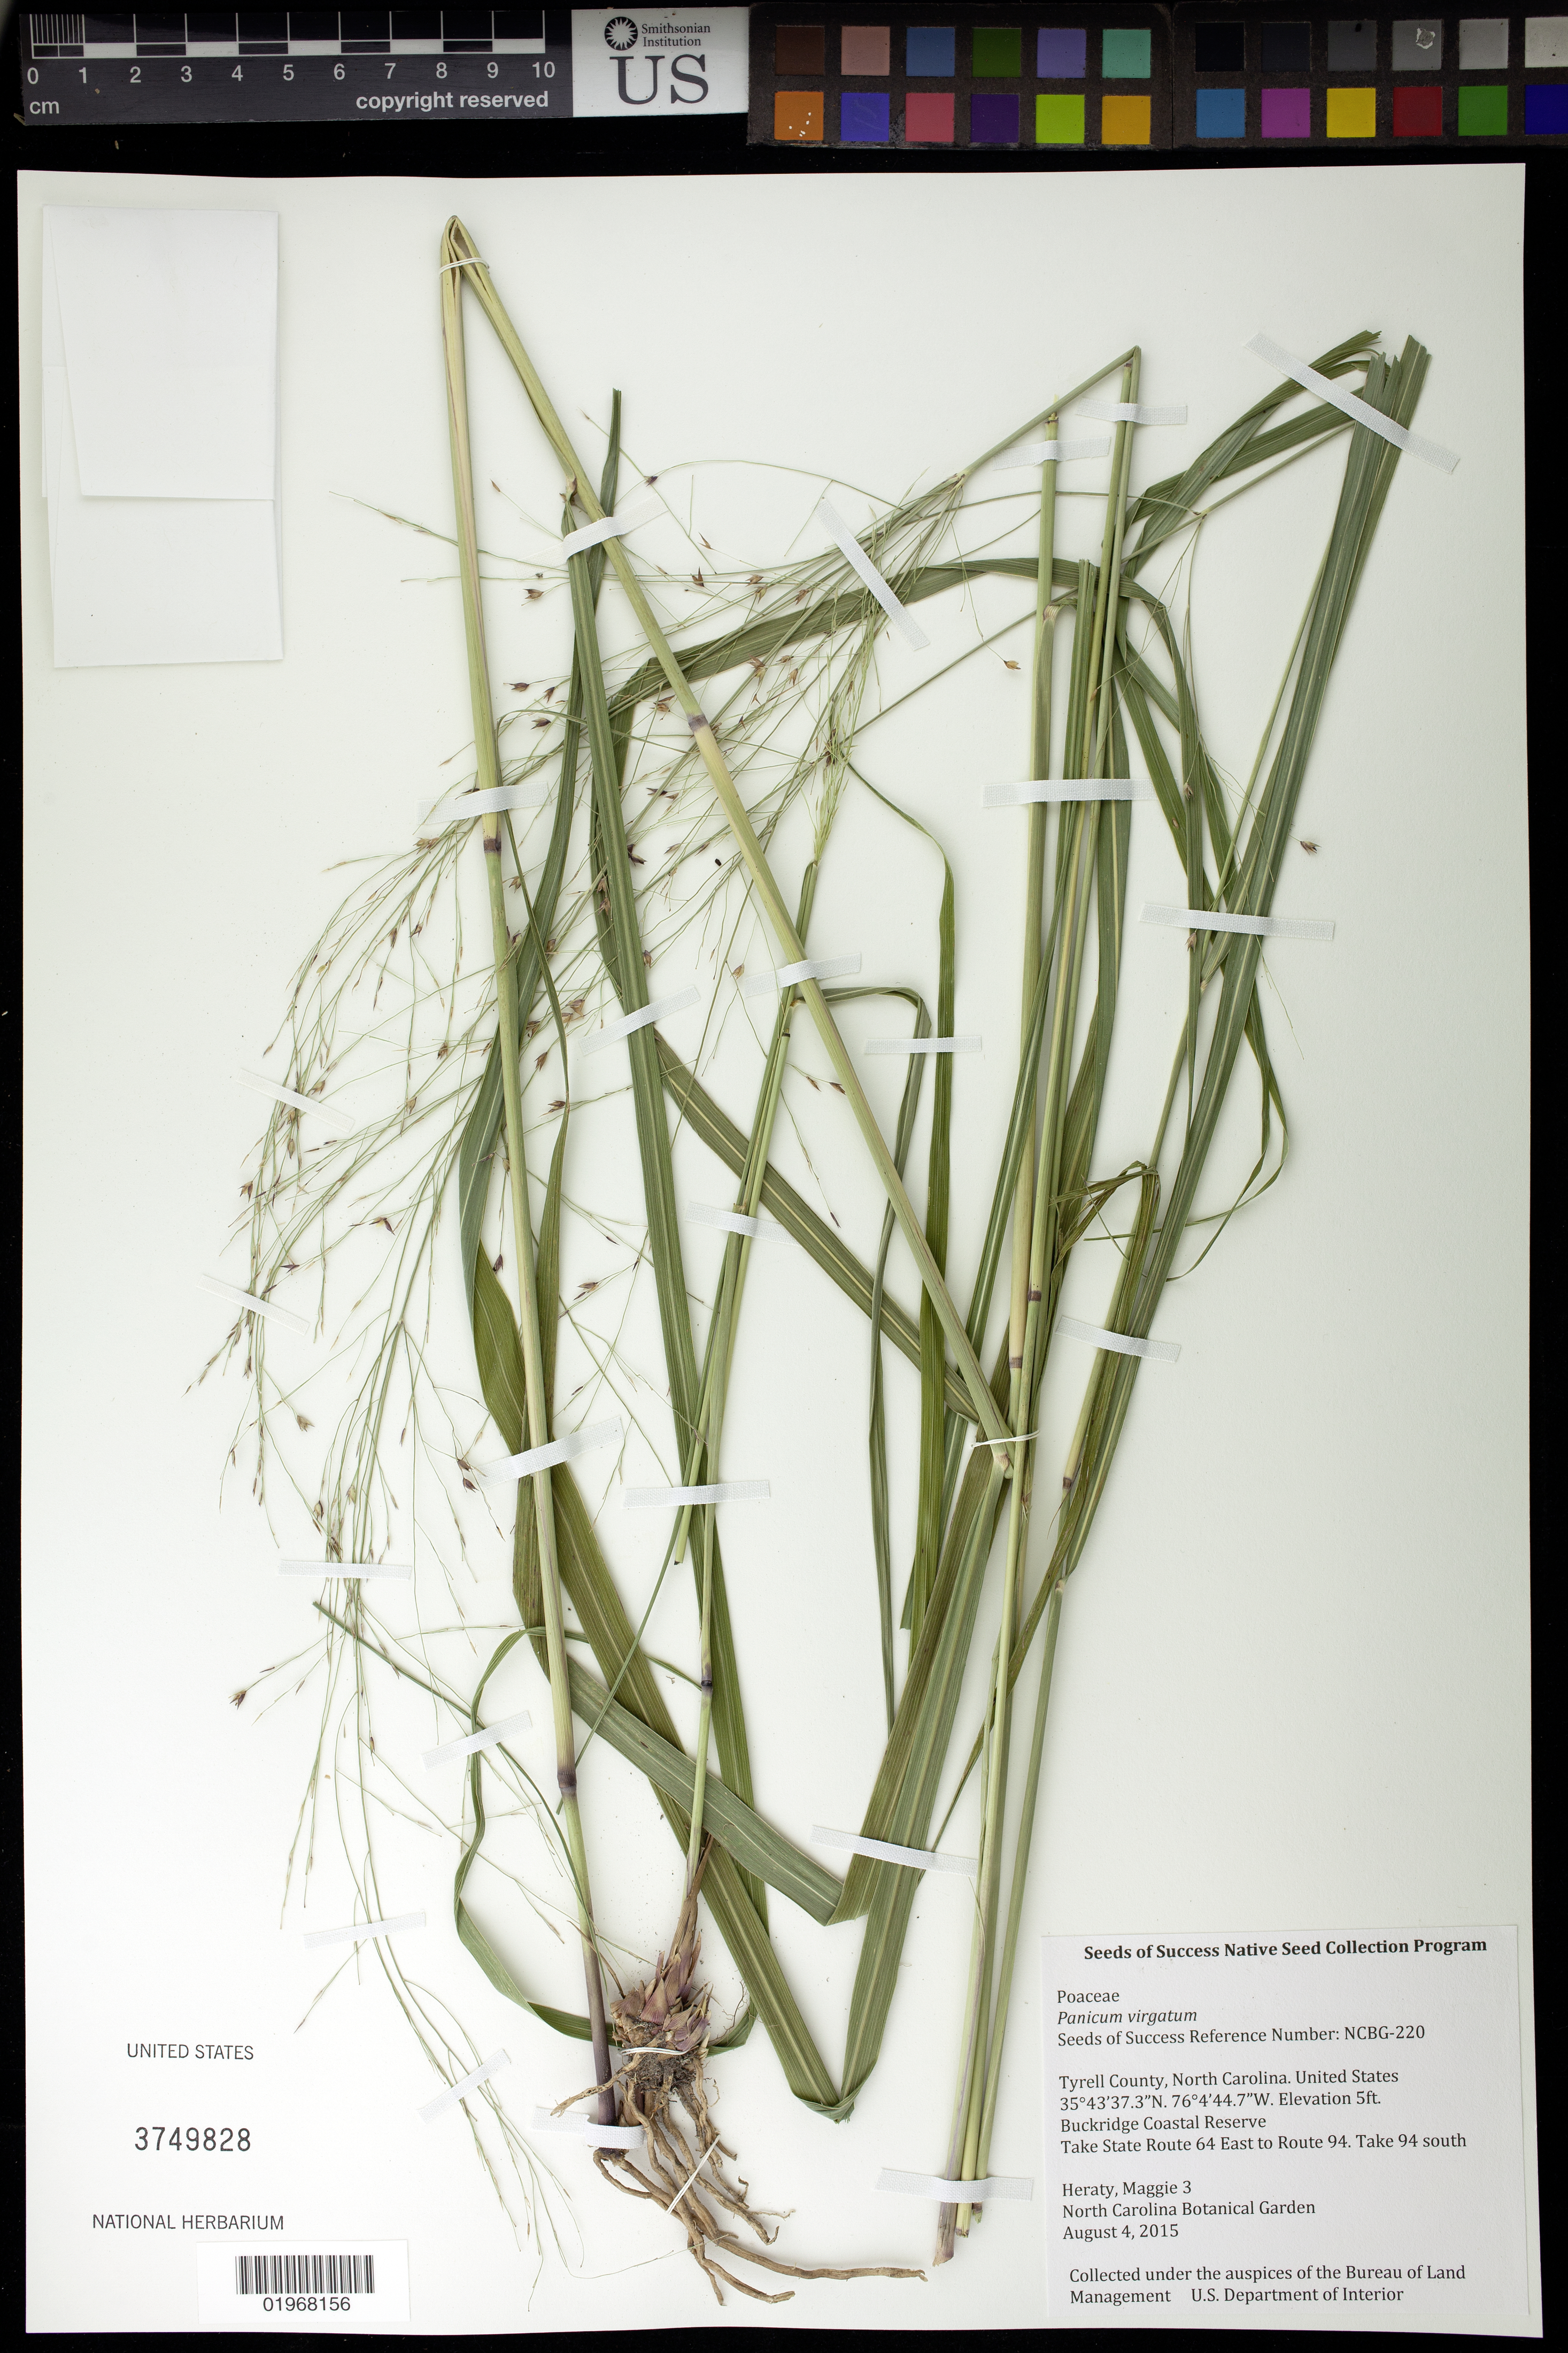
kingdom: Plantae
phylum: Tracheophyta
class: Liliopsida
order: Poales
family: Poaceae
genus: Panicum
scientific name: Panicum virgatum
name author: L.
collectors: M. Heraty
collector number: NCBG-220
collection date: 2015-08-04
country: United States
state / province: North Carolina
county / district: Tyrrell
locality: Buckridge Coastal Reserve, State Route 64 East to Route 94, take 94 south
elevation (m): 2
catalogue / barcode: US 3749828